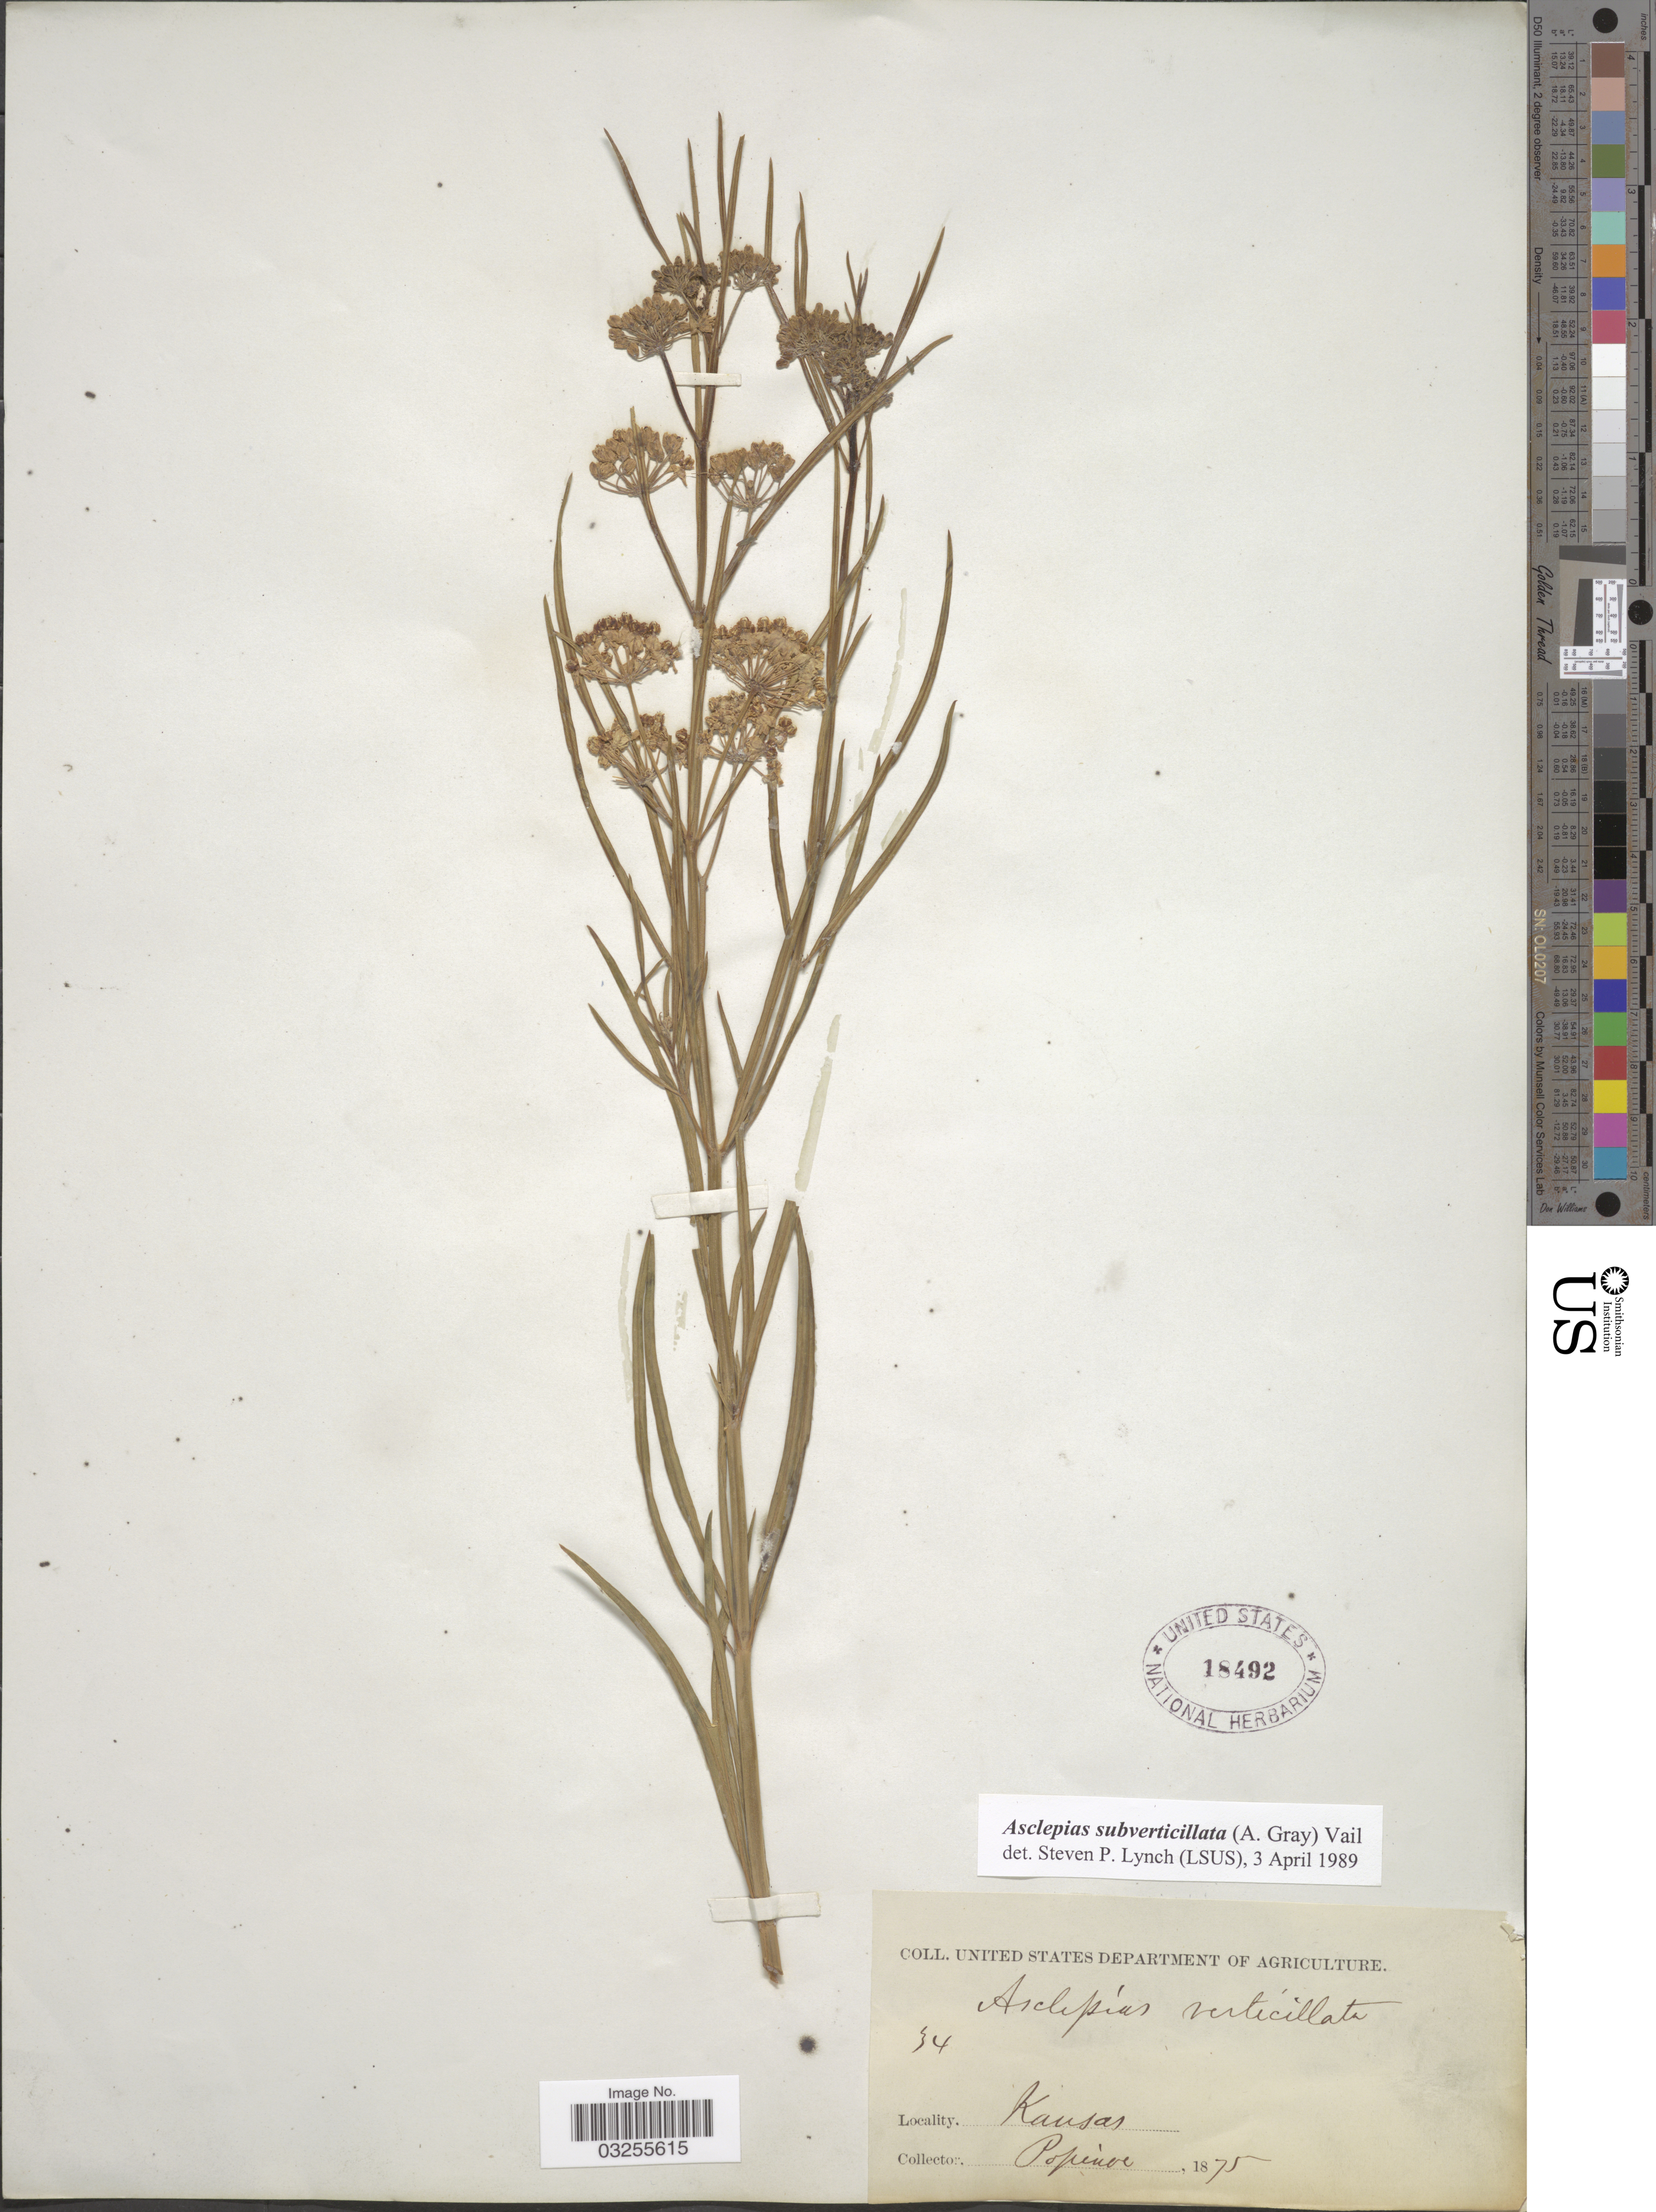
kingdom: Plantae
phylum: Tracheophyta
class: Magnoliopsida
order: Gentianales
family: Apocynaceae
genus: Asclepias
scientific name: Asclepias subverticillata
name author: (A. Gray) Vail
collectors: -- Popinoe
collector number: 34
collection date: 1875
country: United States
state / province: Kansas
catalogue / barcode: US 18492